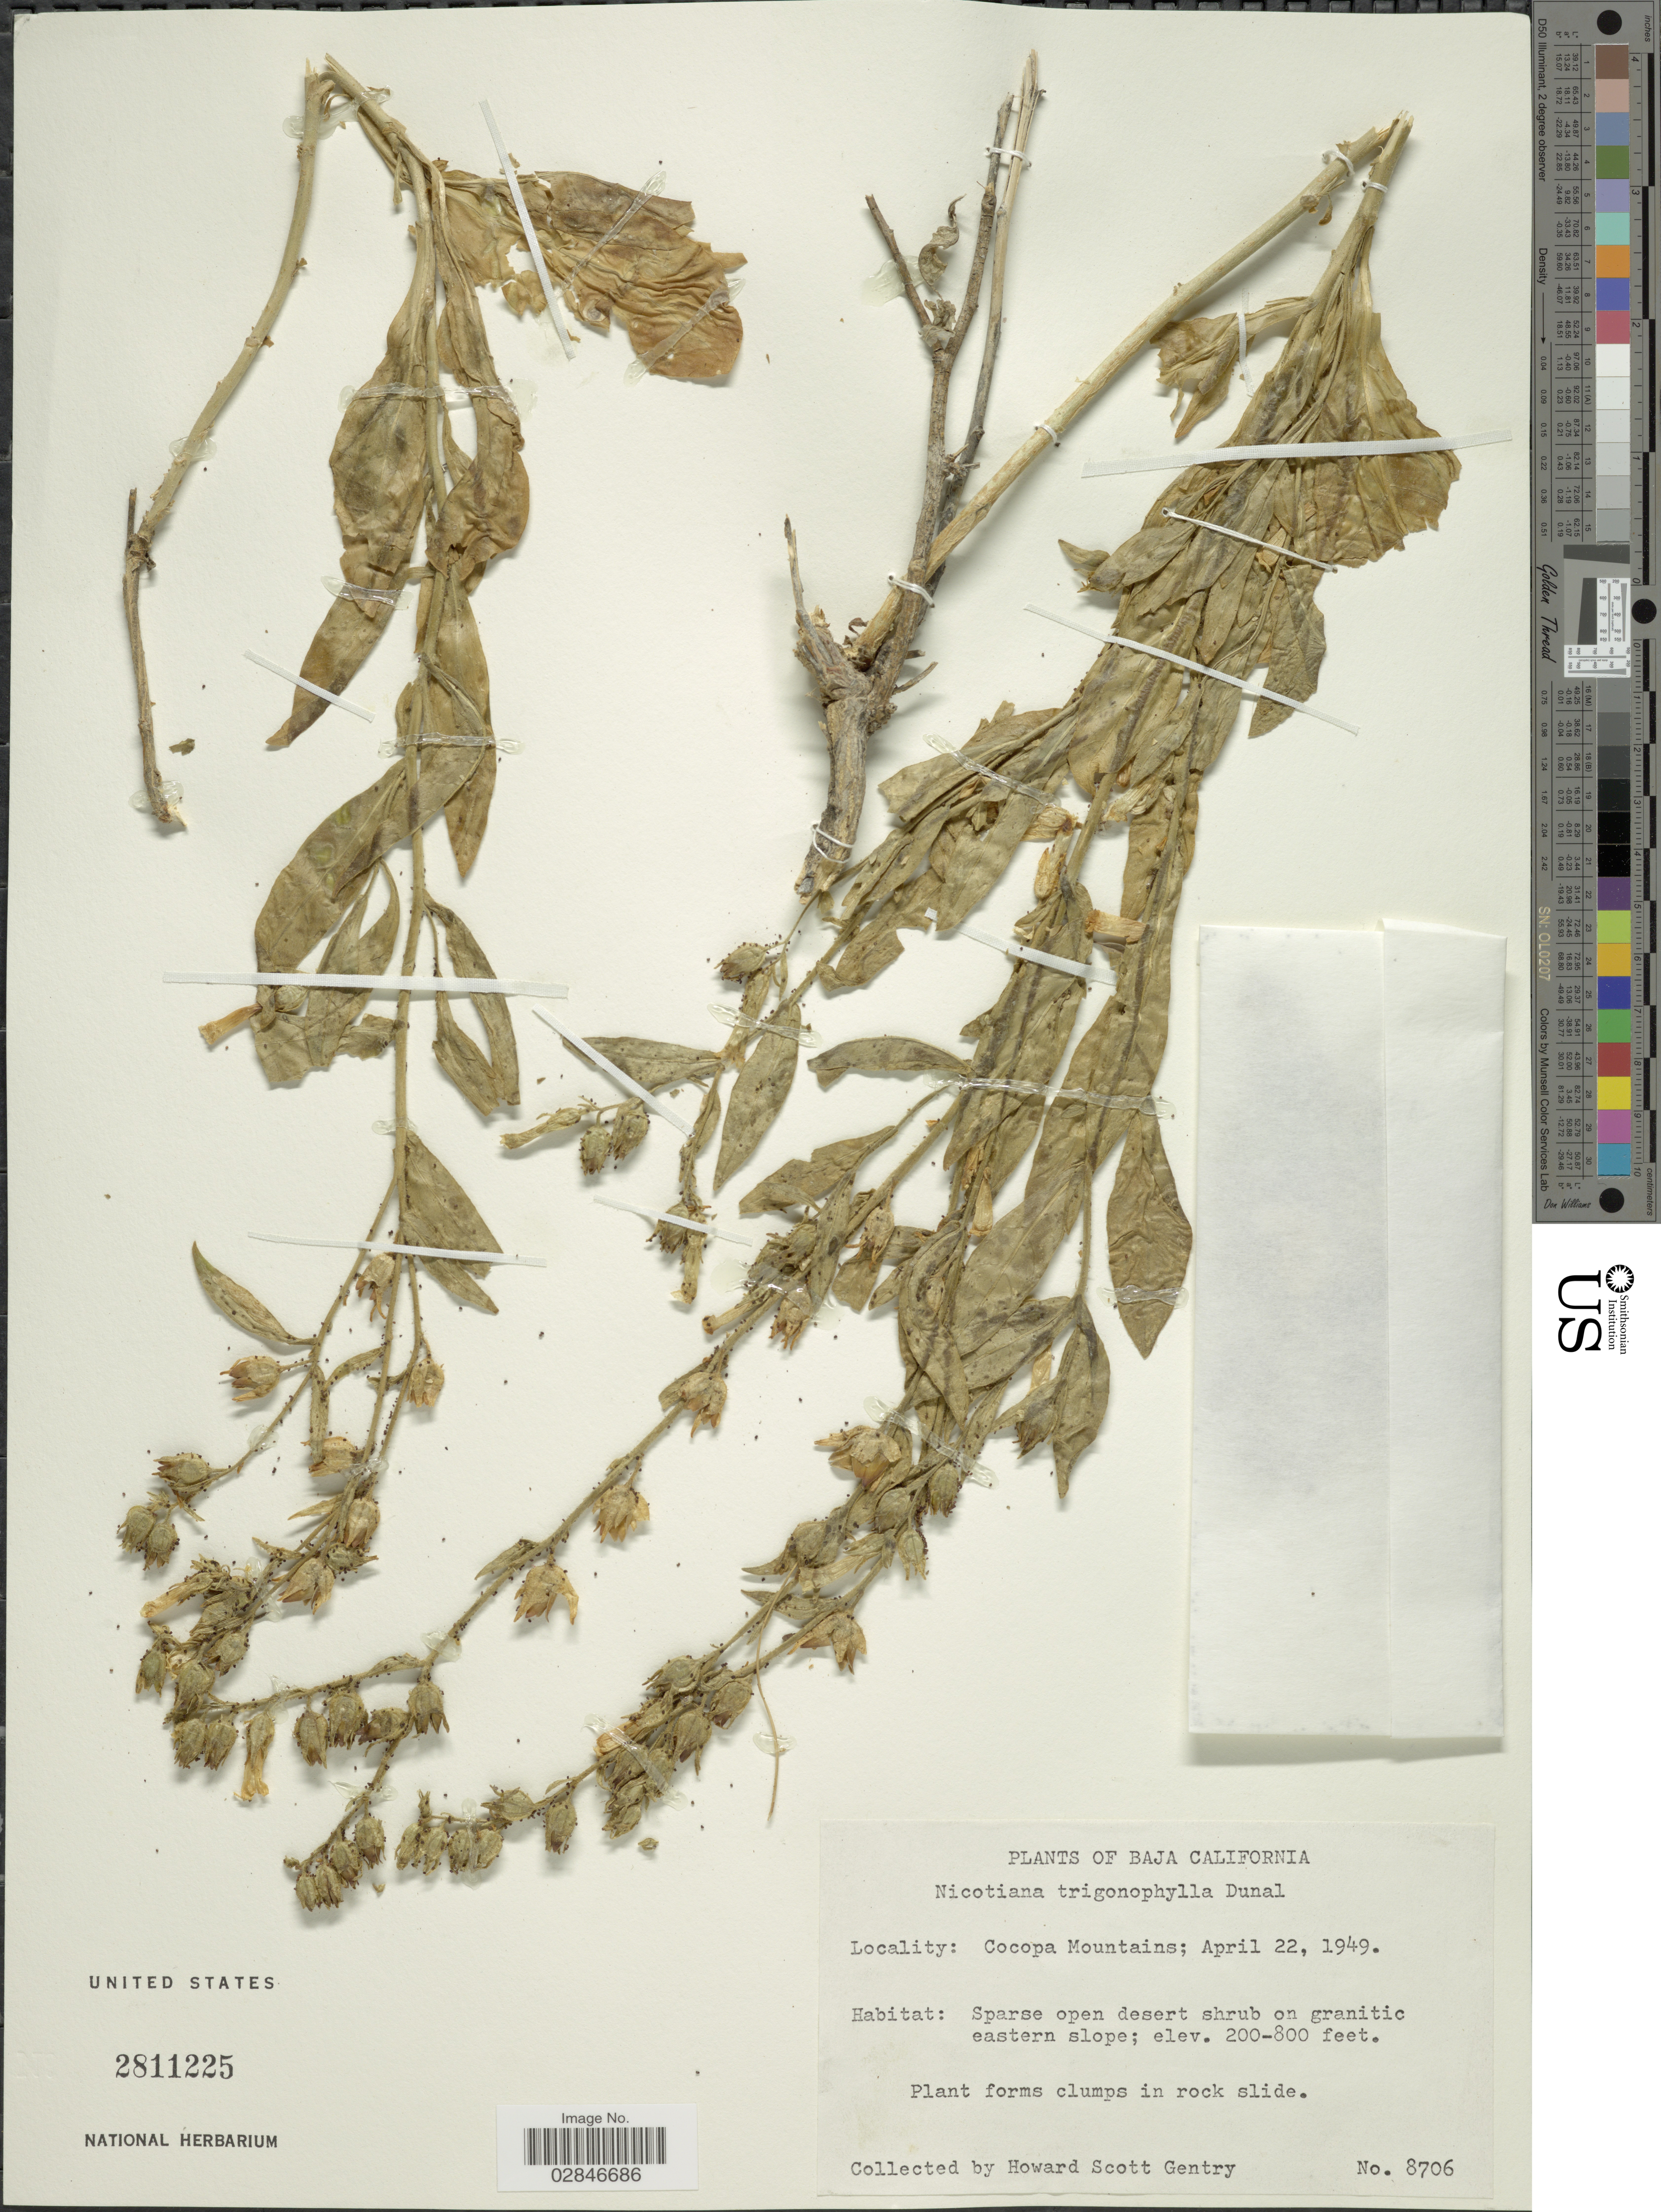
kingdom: Plantae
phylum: Tracheophyta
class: Magnoliopsida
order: Solanales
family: Solanaceae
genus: Nicotiana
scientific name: Nicotiana trigonophylla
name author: Dunal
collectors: H. S. Gentry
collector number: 8706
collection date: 1949-04-22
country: Mexico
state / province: Baja California Norte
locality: Cocopa Mountains.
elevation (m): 61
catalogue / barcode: US 2811225